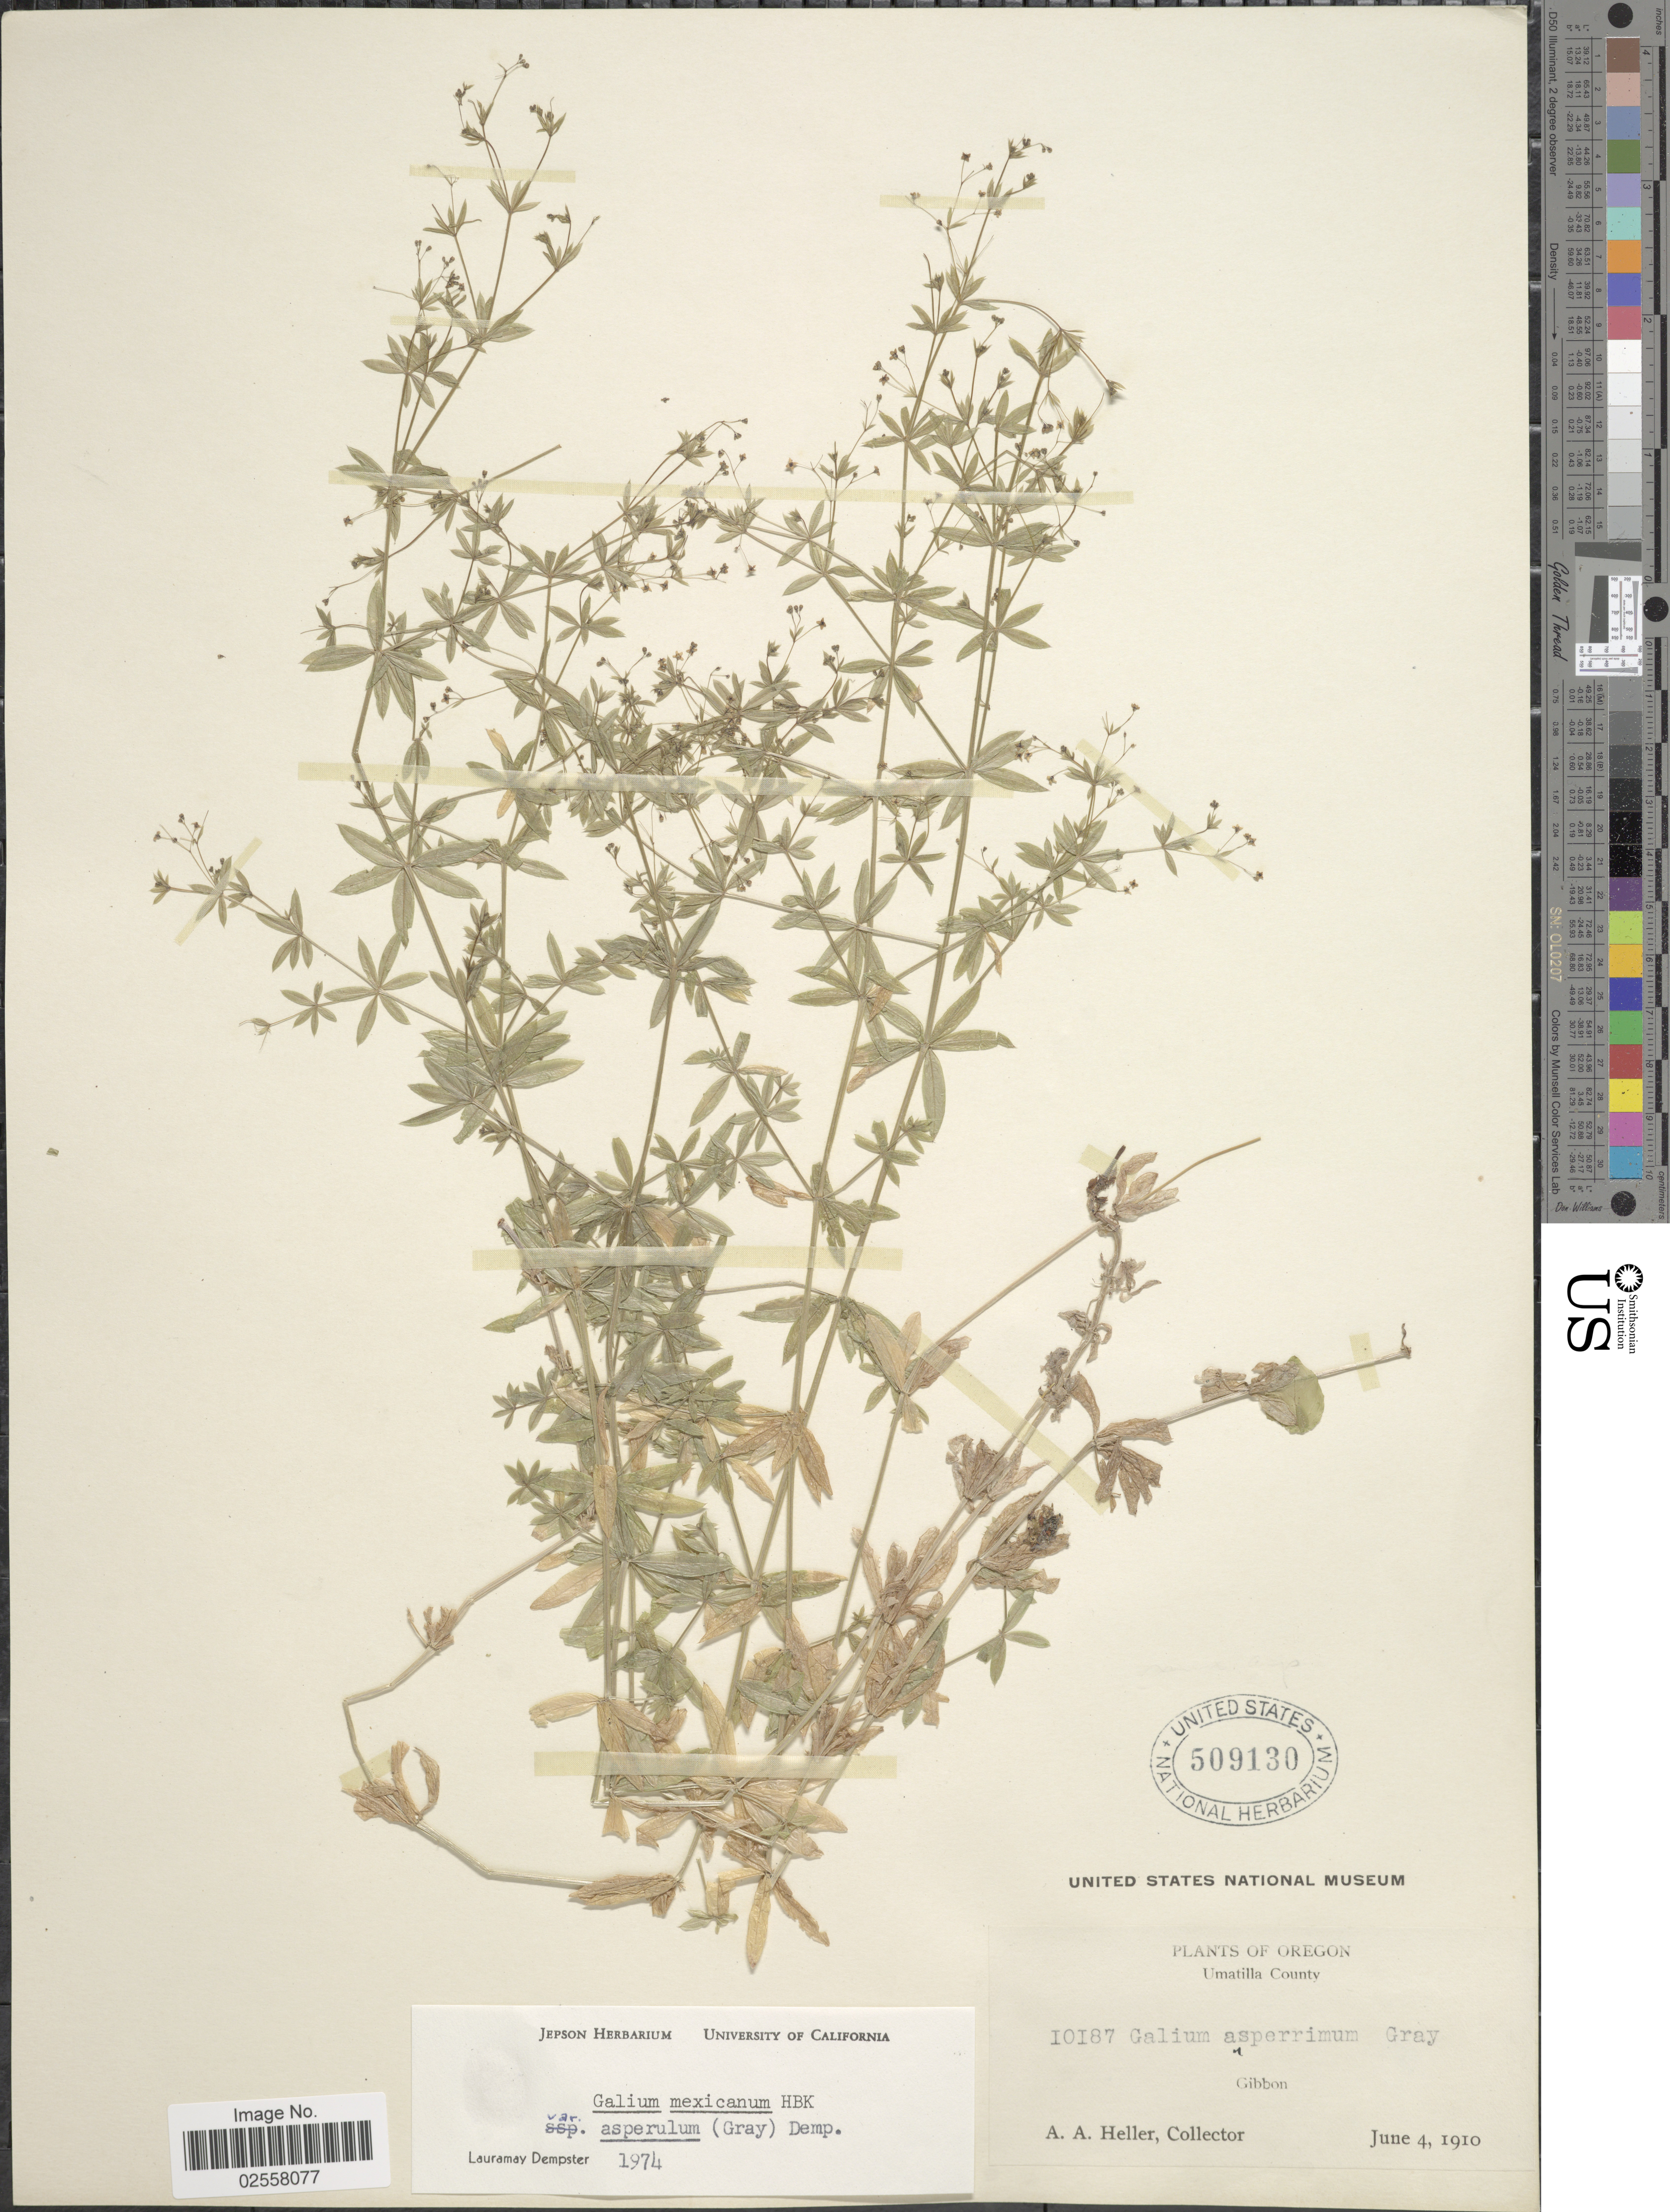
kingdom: Plantae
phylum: Tracheophyta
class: Magnoliopsida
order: Gentianales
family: Rubiaceae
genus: Galium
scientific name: Galium mexicanum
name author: Kunth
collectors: A. A. Heller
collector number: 10187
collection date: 1910-06-04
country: United States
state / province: Oregon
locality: Umatilla County, Gibbon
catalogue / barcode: US 509130